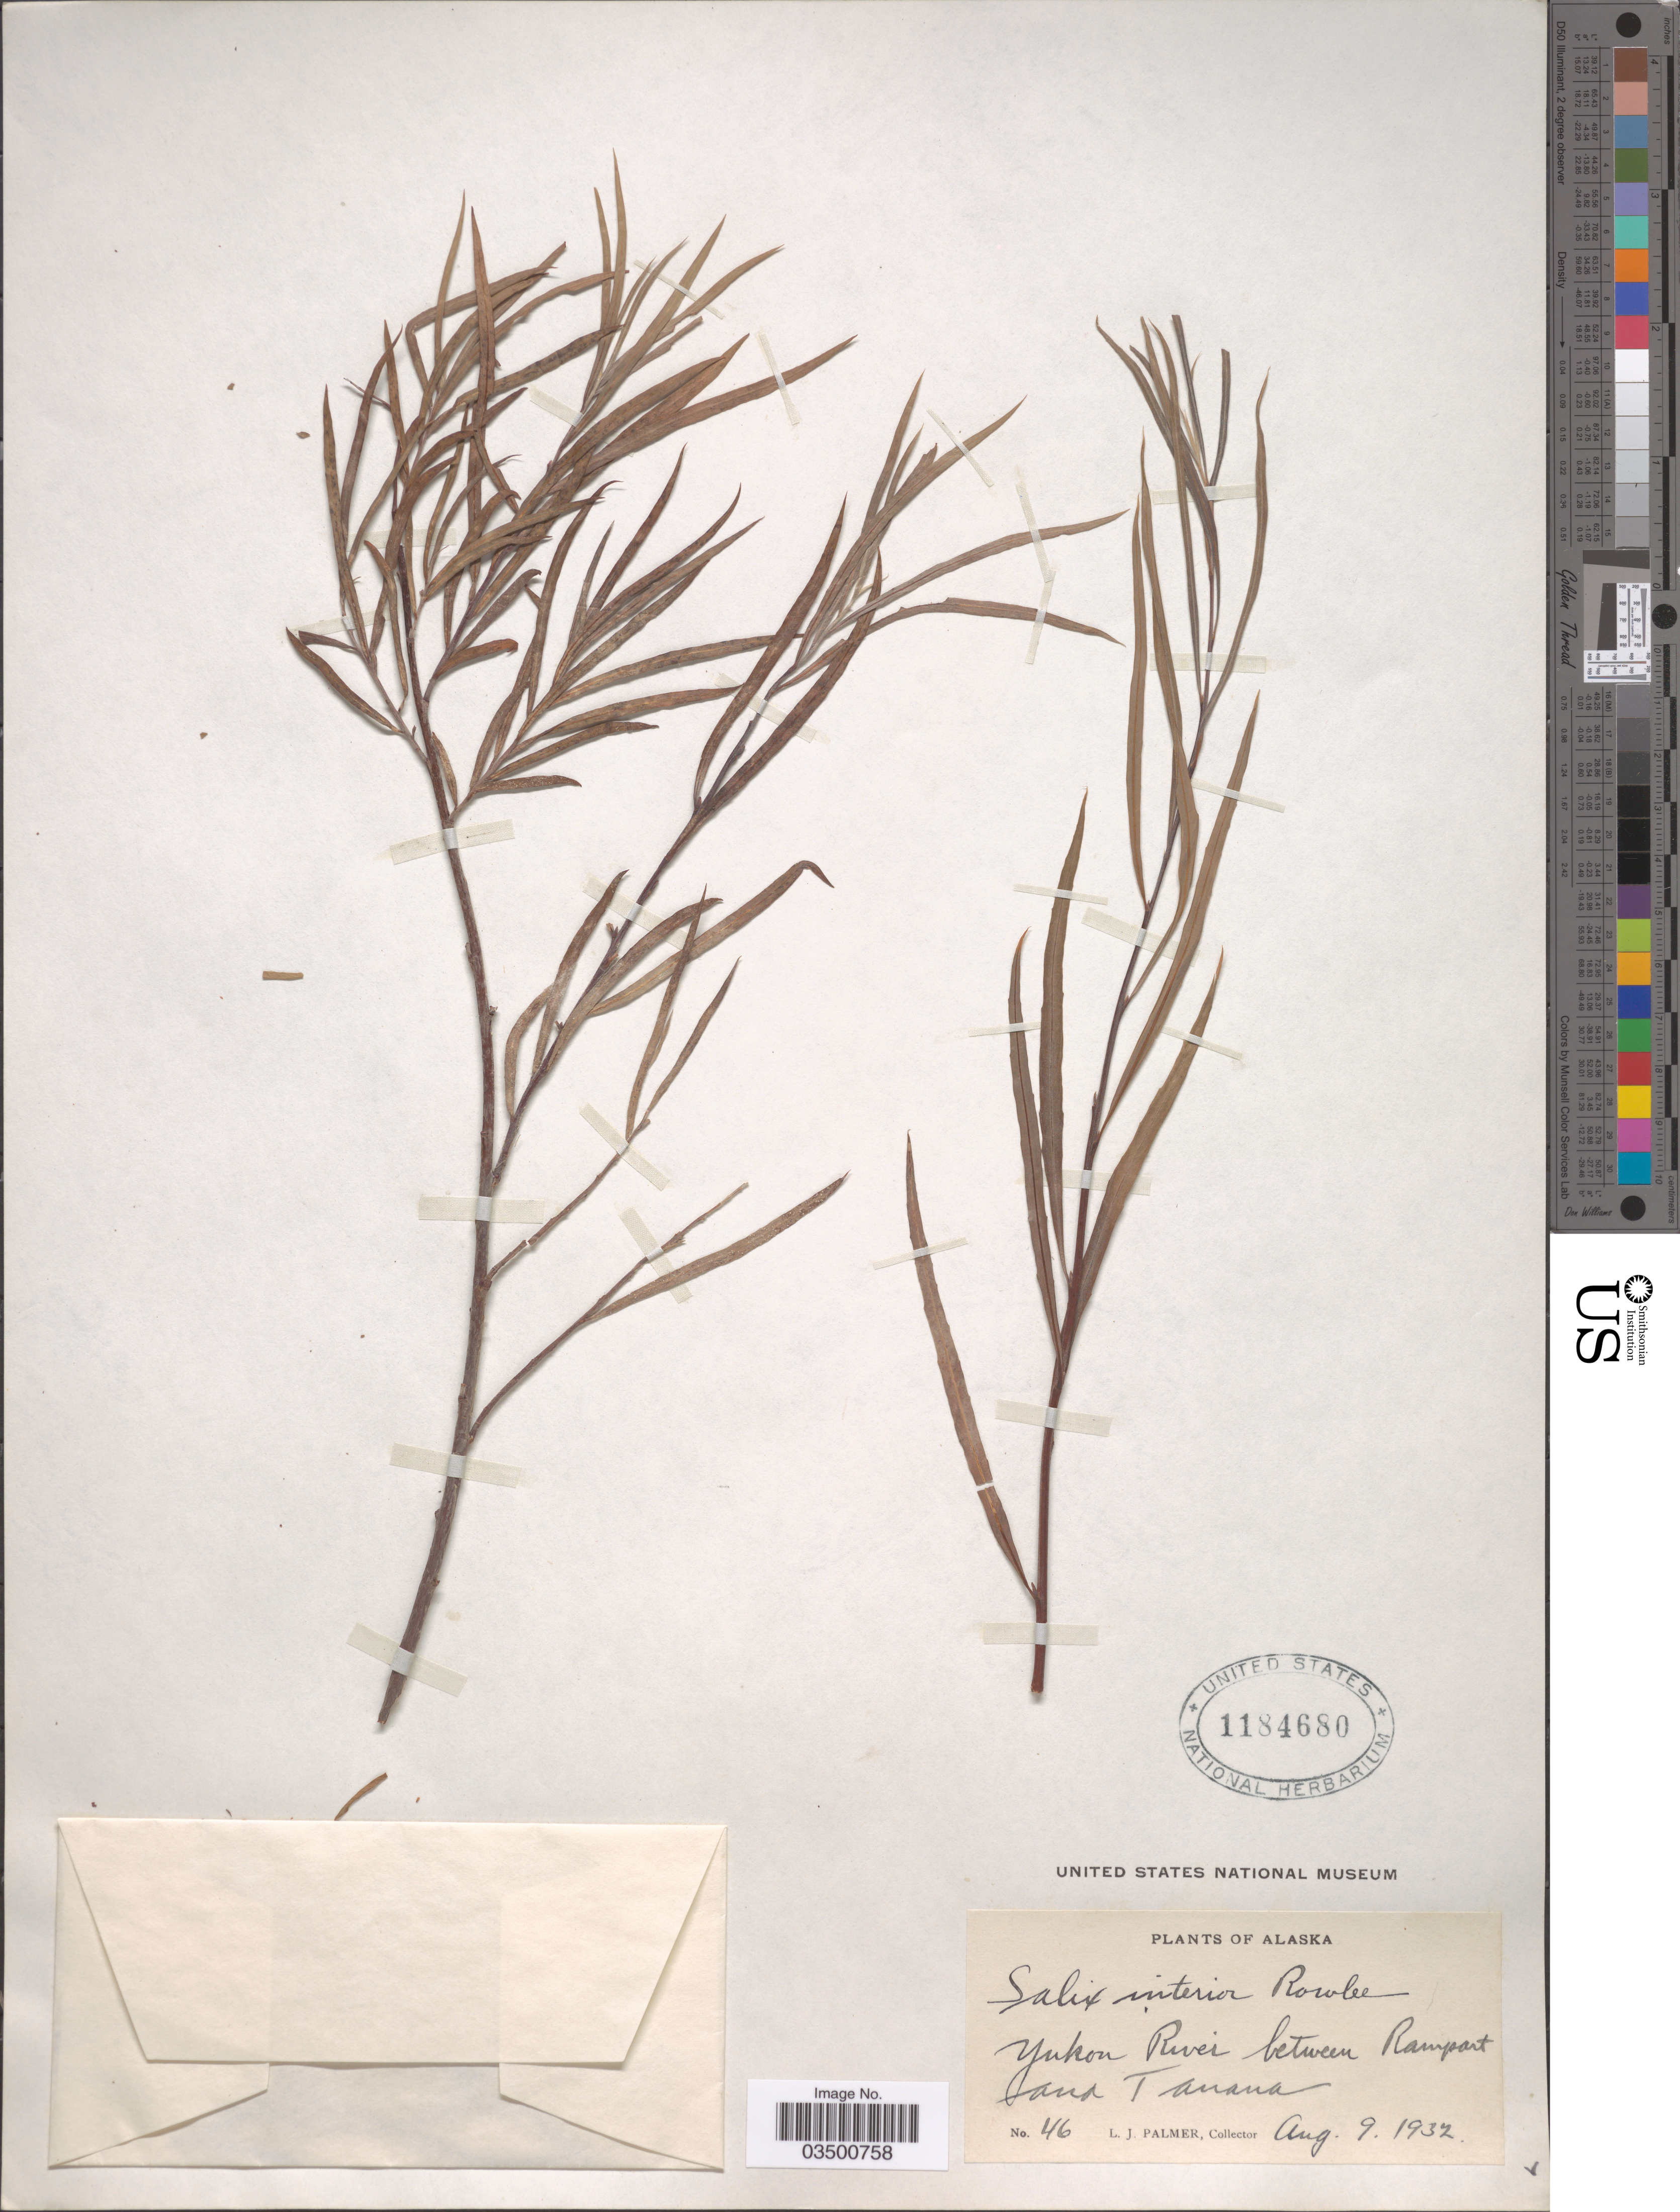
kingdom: Plantae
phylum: Tracheophyta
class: Magnoliopsida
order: Malpighiales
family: Salicaceae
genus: Salix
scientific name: Salix interior var. pedicellata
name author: (Andersson) C.R. Ball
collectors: L. J. Palmer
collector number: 46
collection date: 1932-08-09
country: United States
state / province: Alaska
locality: Yukon River between Rampart and Tanana.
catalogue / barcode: US 1184680